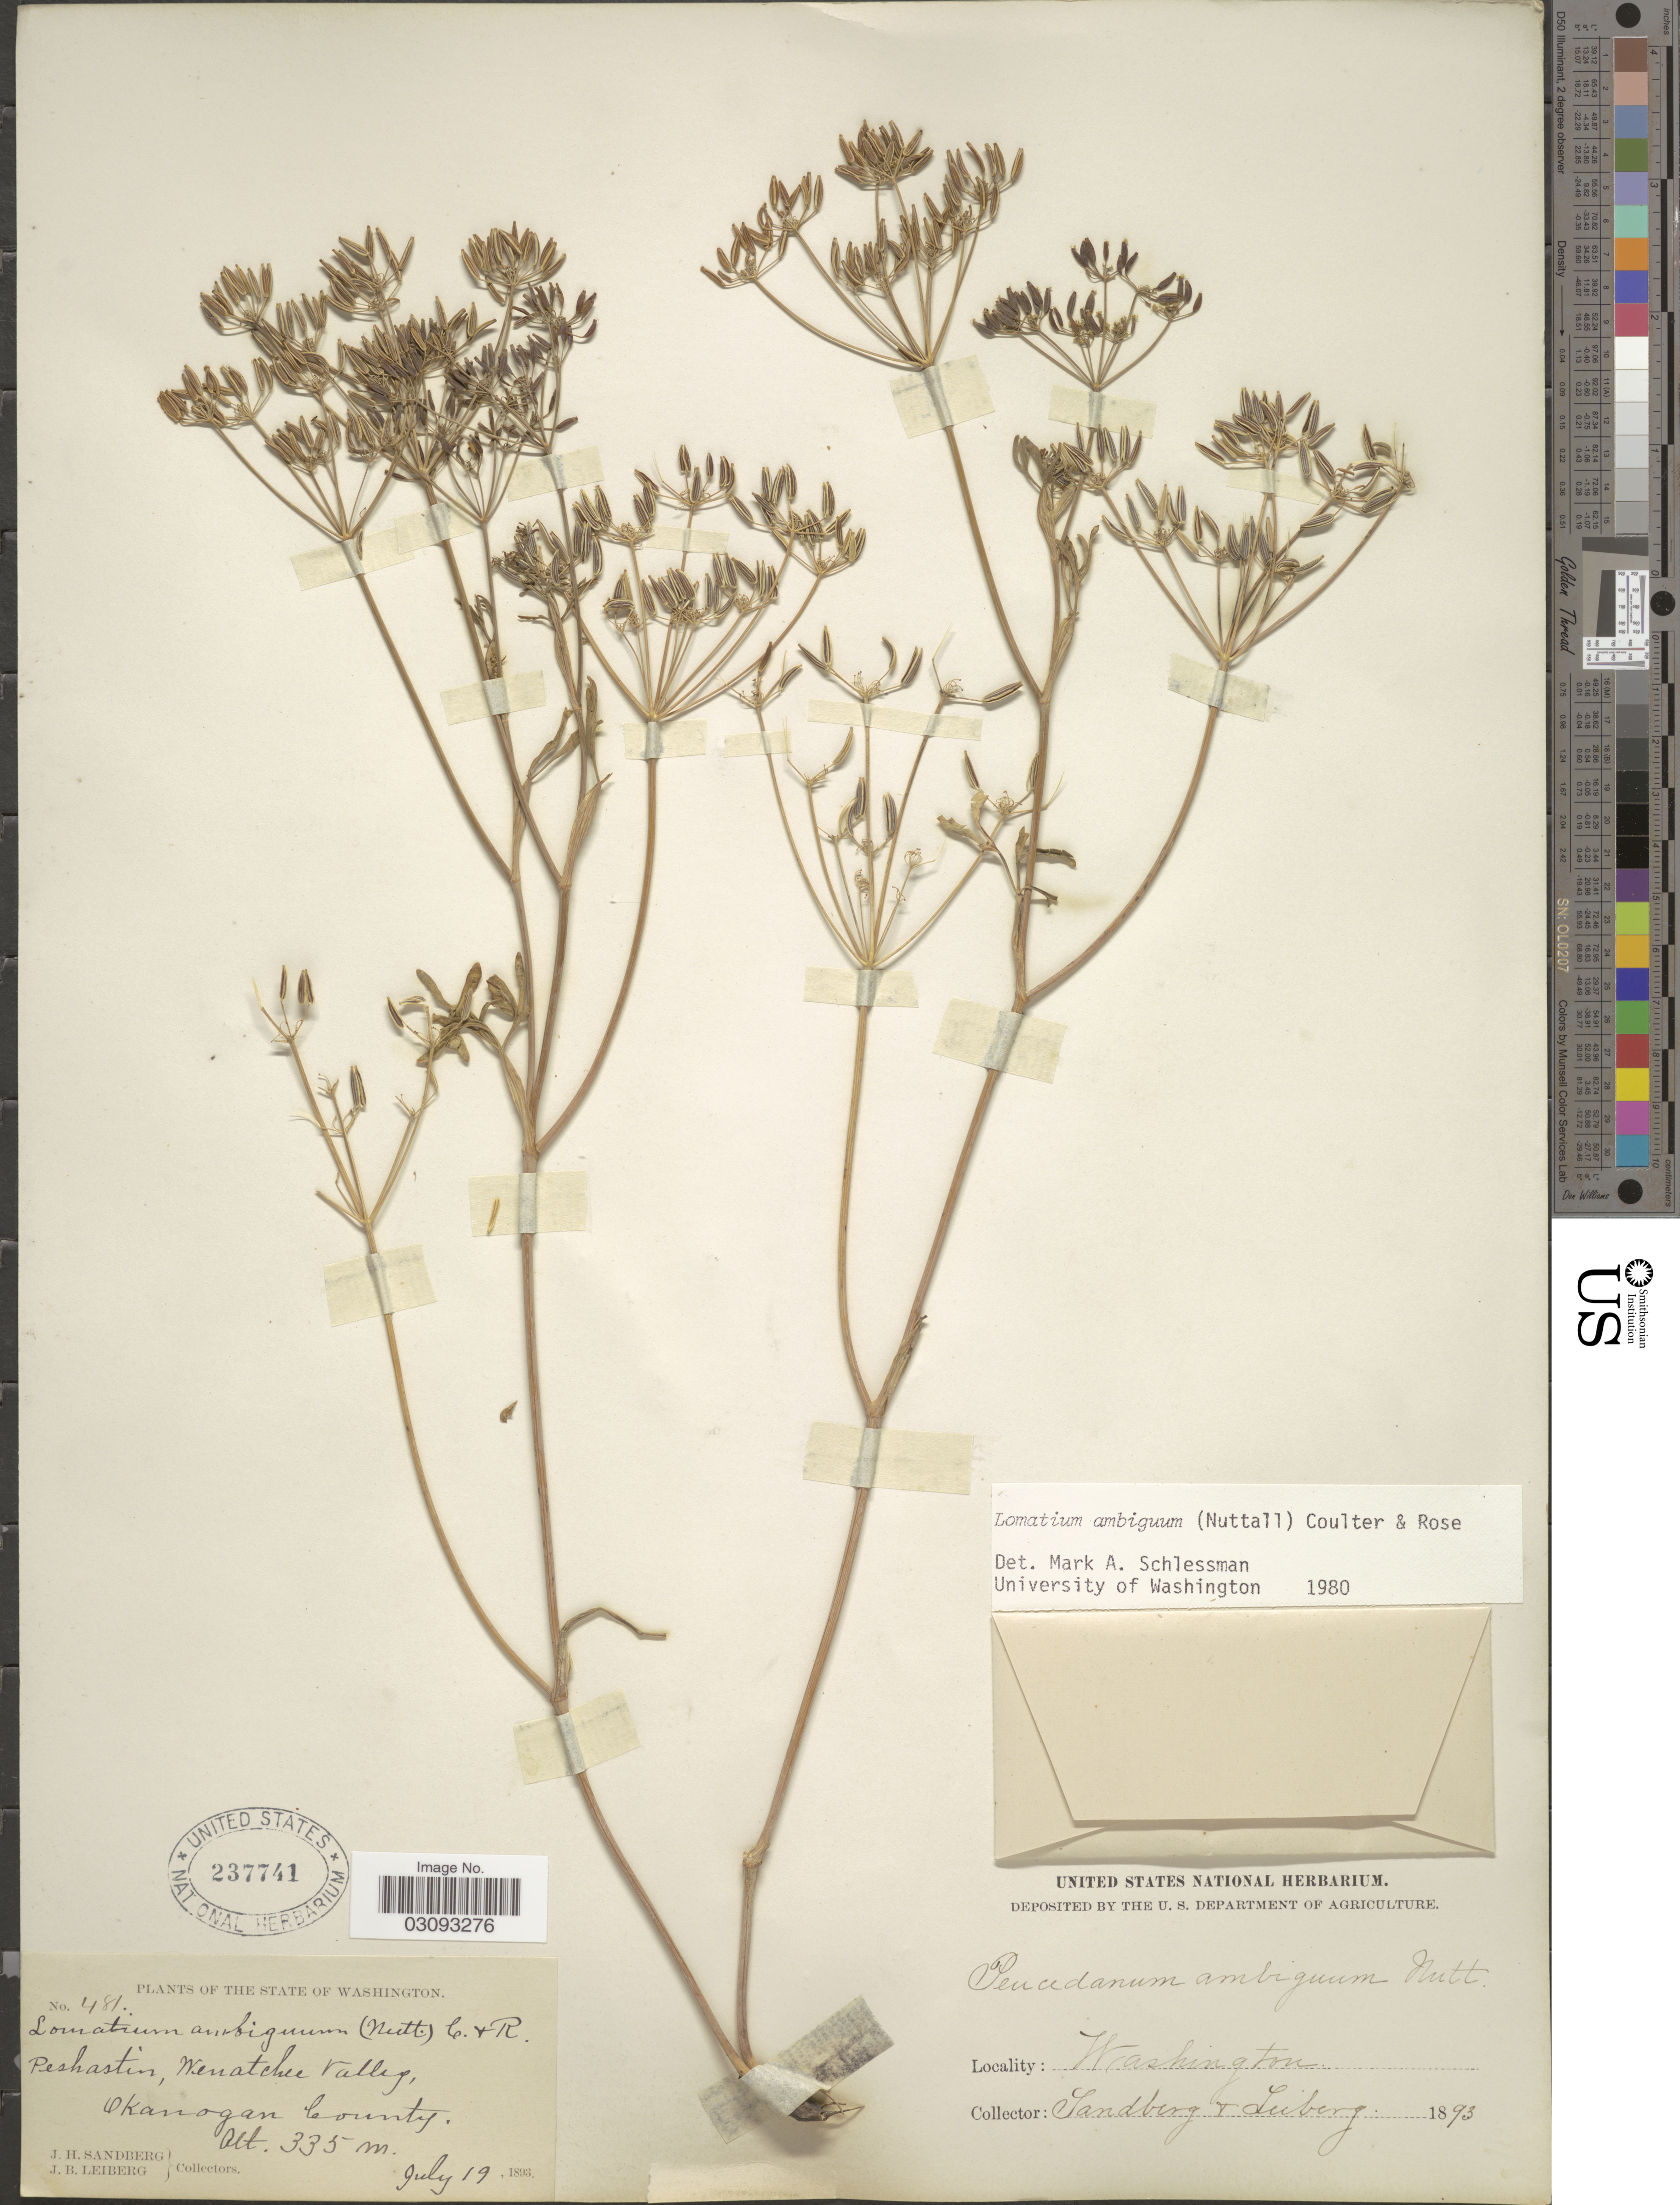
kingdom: Plantae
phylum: Tracheophyta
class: Magnoliopsida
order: Apiales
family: Apiaceae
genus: Lomatium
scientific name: Lomatium ambiguum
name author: (Nutt.) Coult. & Rose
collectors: J. H. Sandberg & J. B. Leiberg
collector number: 481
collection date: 1893-07-19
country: United States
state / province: Washington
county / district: Okanogan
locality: Peshastin, Wenatchee Valle. Okanogan County.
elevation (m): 335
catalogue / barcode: US 237741